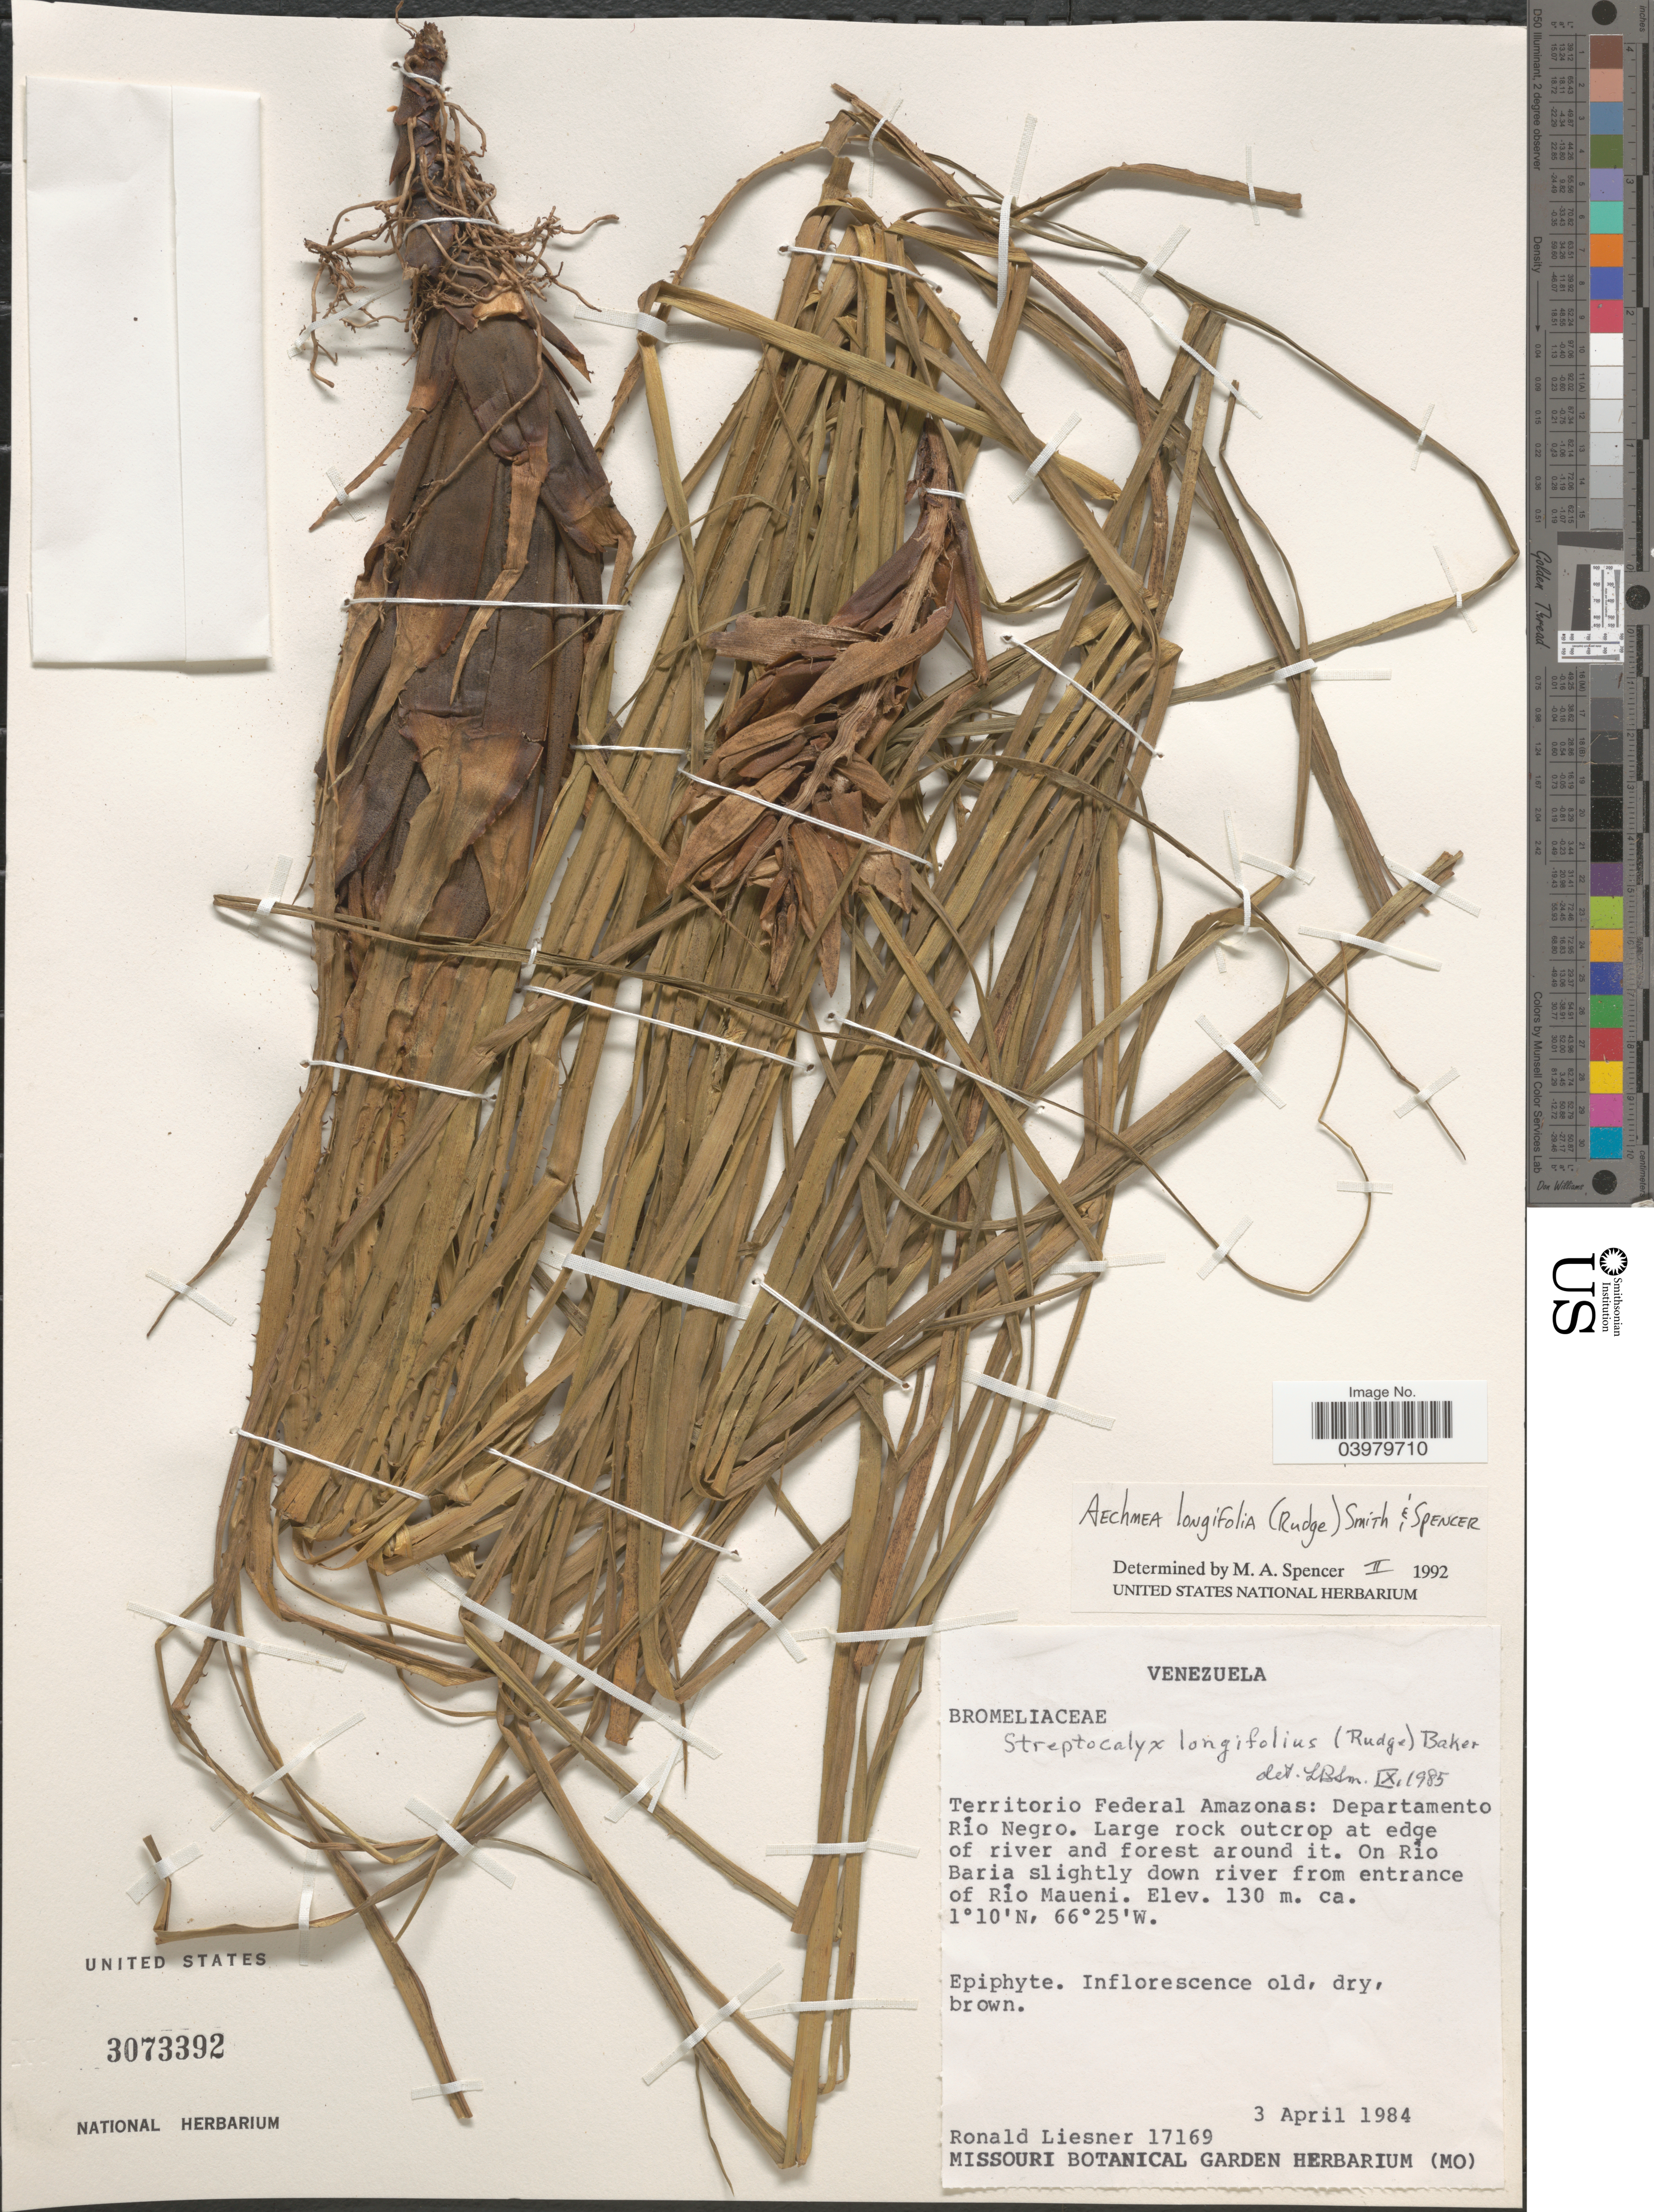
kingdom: Plantae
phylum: Tracheophyta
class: Liliopsida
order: Poales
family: Bromeliaceae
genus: Aechmea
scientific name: Aechmea longifolia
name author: (Rudge) L.B. Sm. & M.A. Spencer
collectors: R. L. Liesner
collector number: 17169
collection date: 1984-04-03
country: Venezuela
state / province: Amazonas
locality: Territorio Federal Amazonas: Departamento Rio Negro. Large outcrop at edge of river and forest around it. On Rio Baria slightly down river from entrance of Rio Maueni.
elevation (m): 130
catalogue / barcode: US 3073392